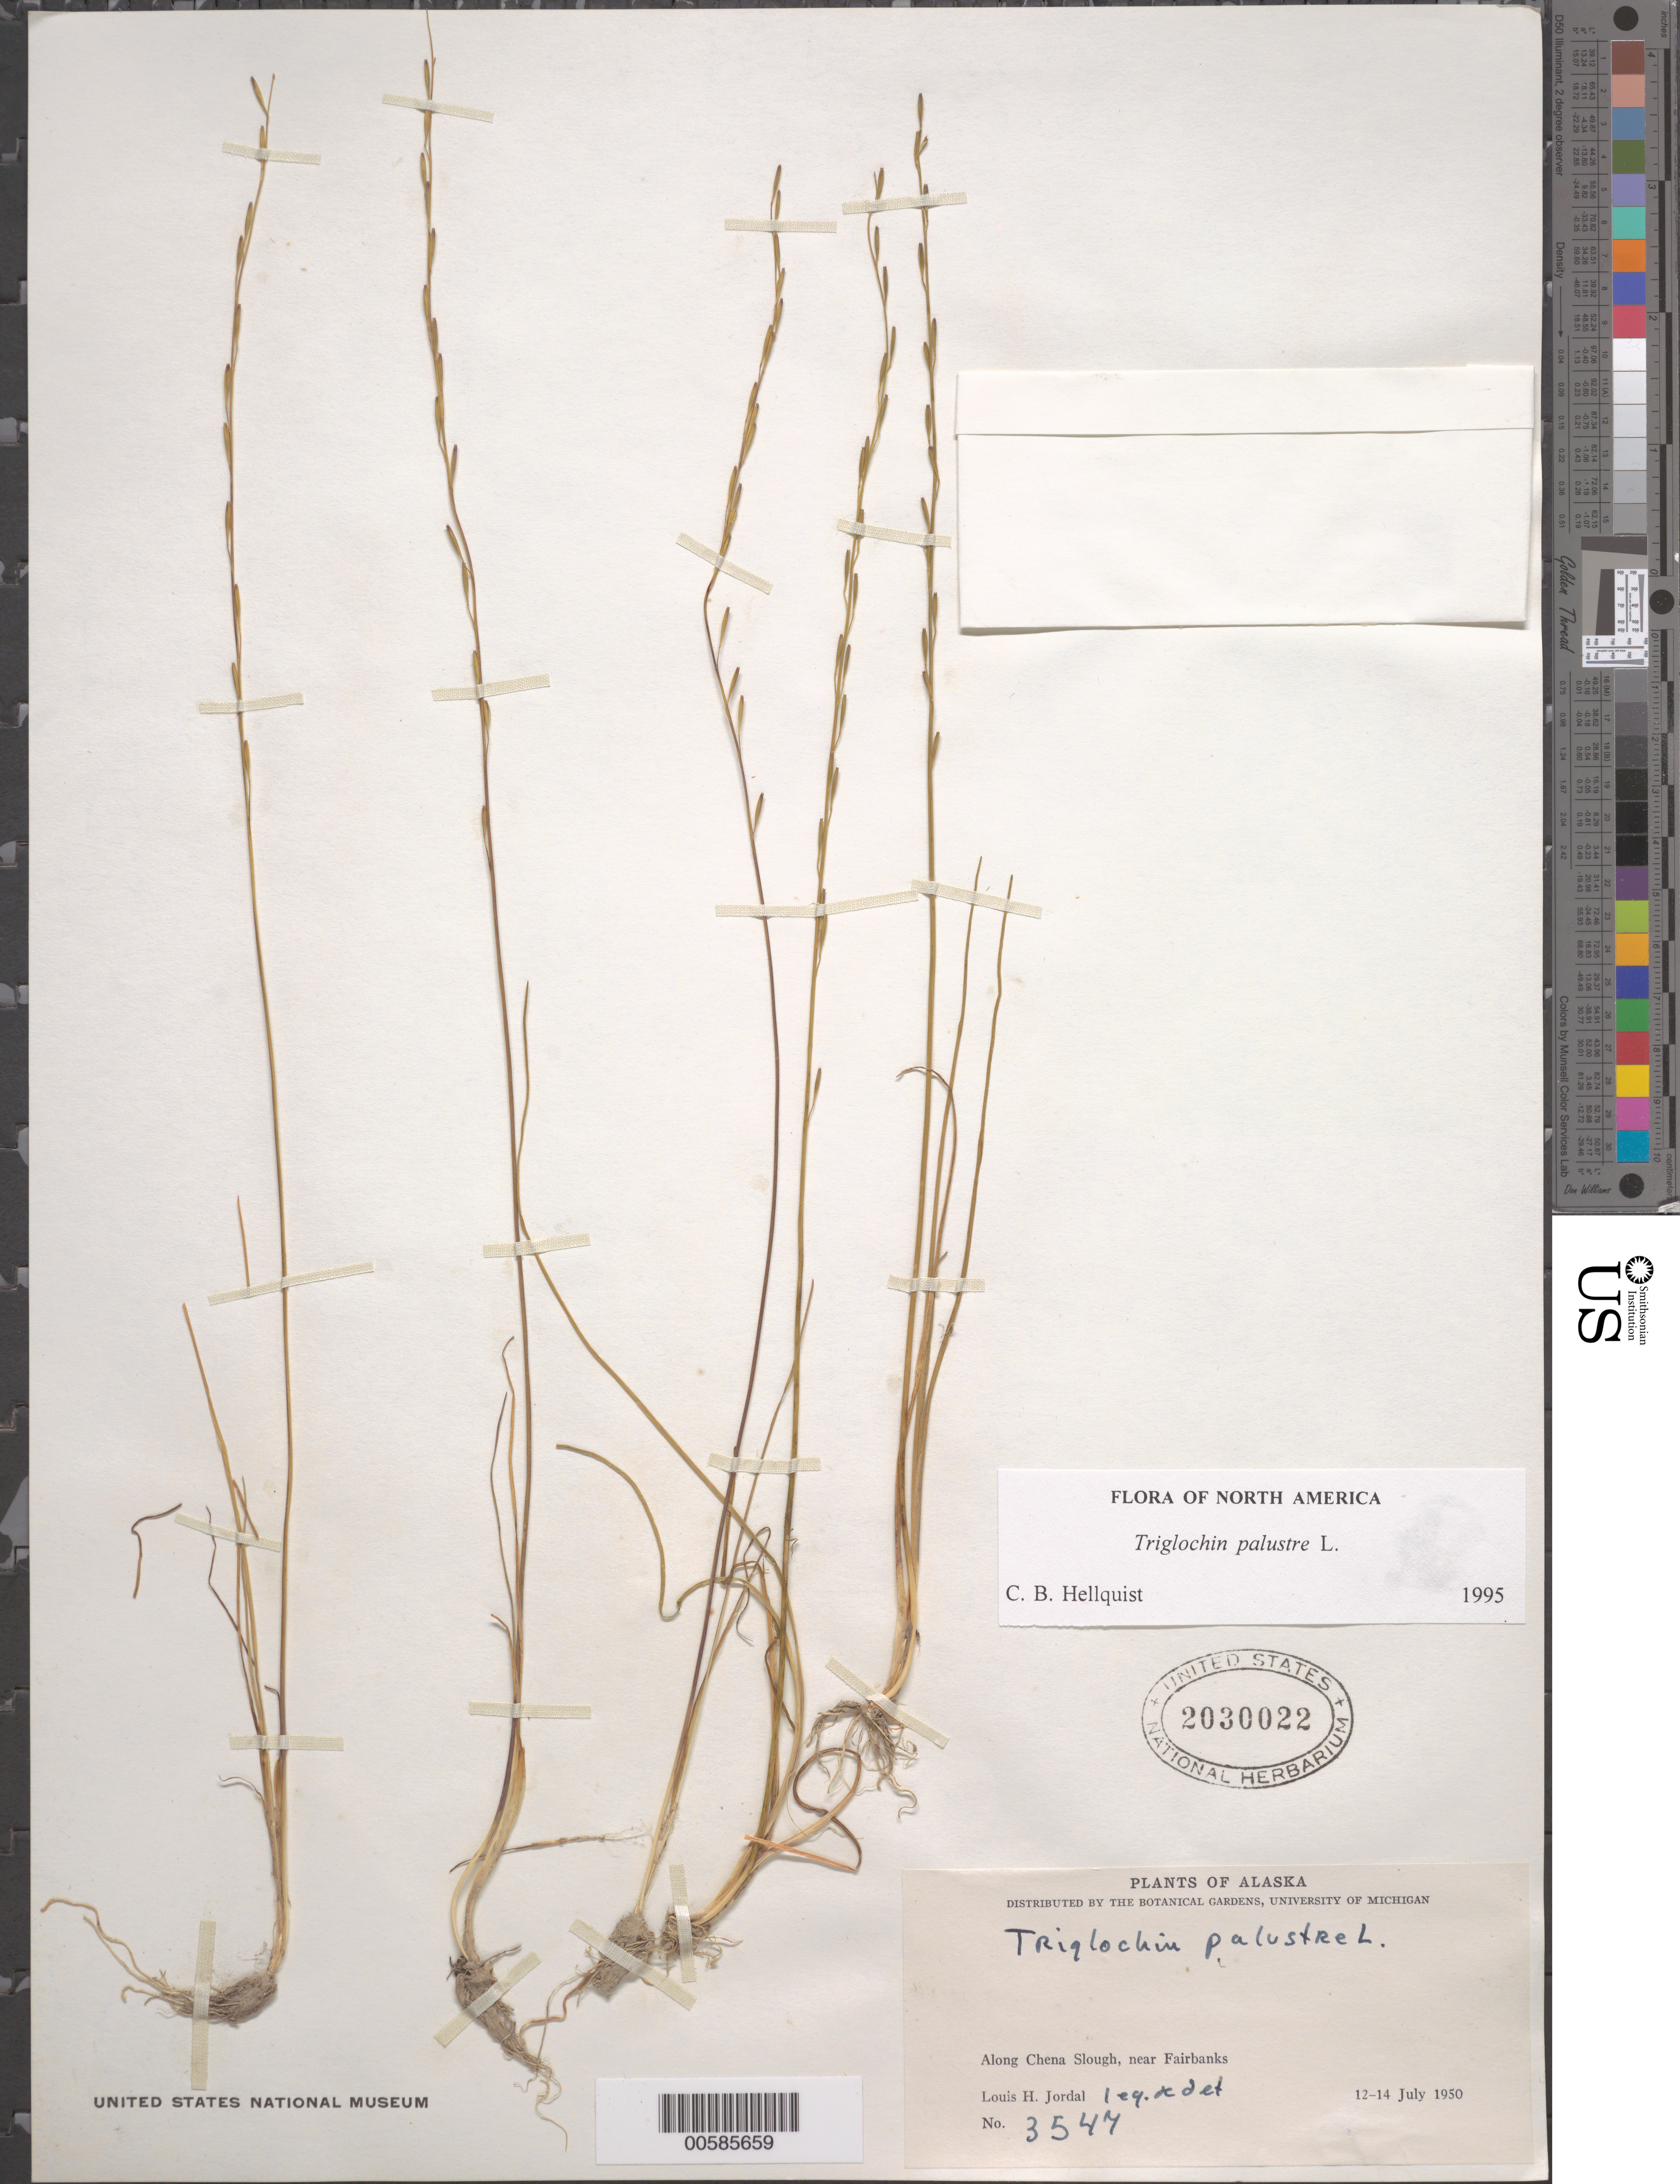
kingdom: Plantae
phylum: Tracheophyta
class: Liliopsida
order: Alismatales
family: Juncaginaceae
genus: Triglochin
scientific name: Triglochin palustris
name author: L.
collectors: L. Jordal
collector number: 3547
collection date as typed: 12 Jul 1950 to 14 Jul 1950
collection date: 1950-07-12/1950-07-14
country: United States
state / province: Alaska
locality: Along Chena Slough, near Fairbanks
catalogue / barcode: US 2030022